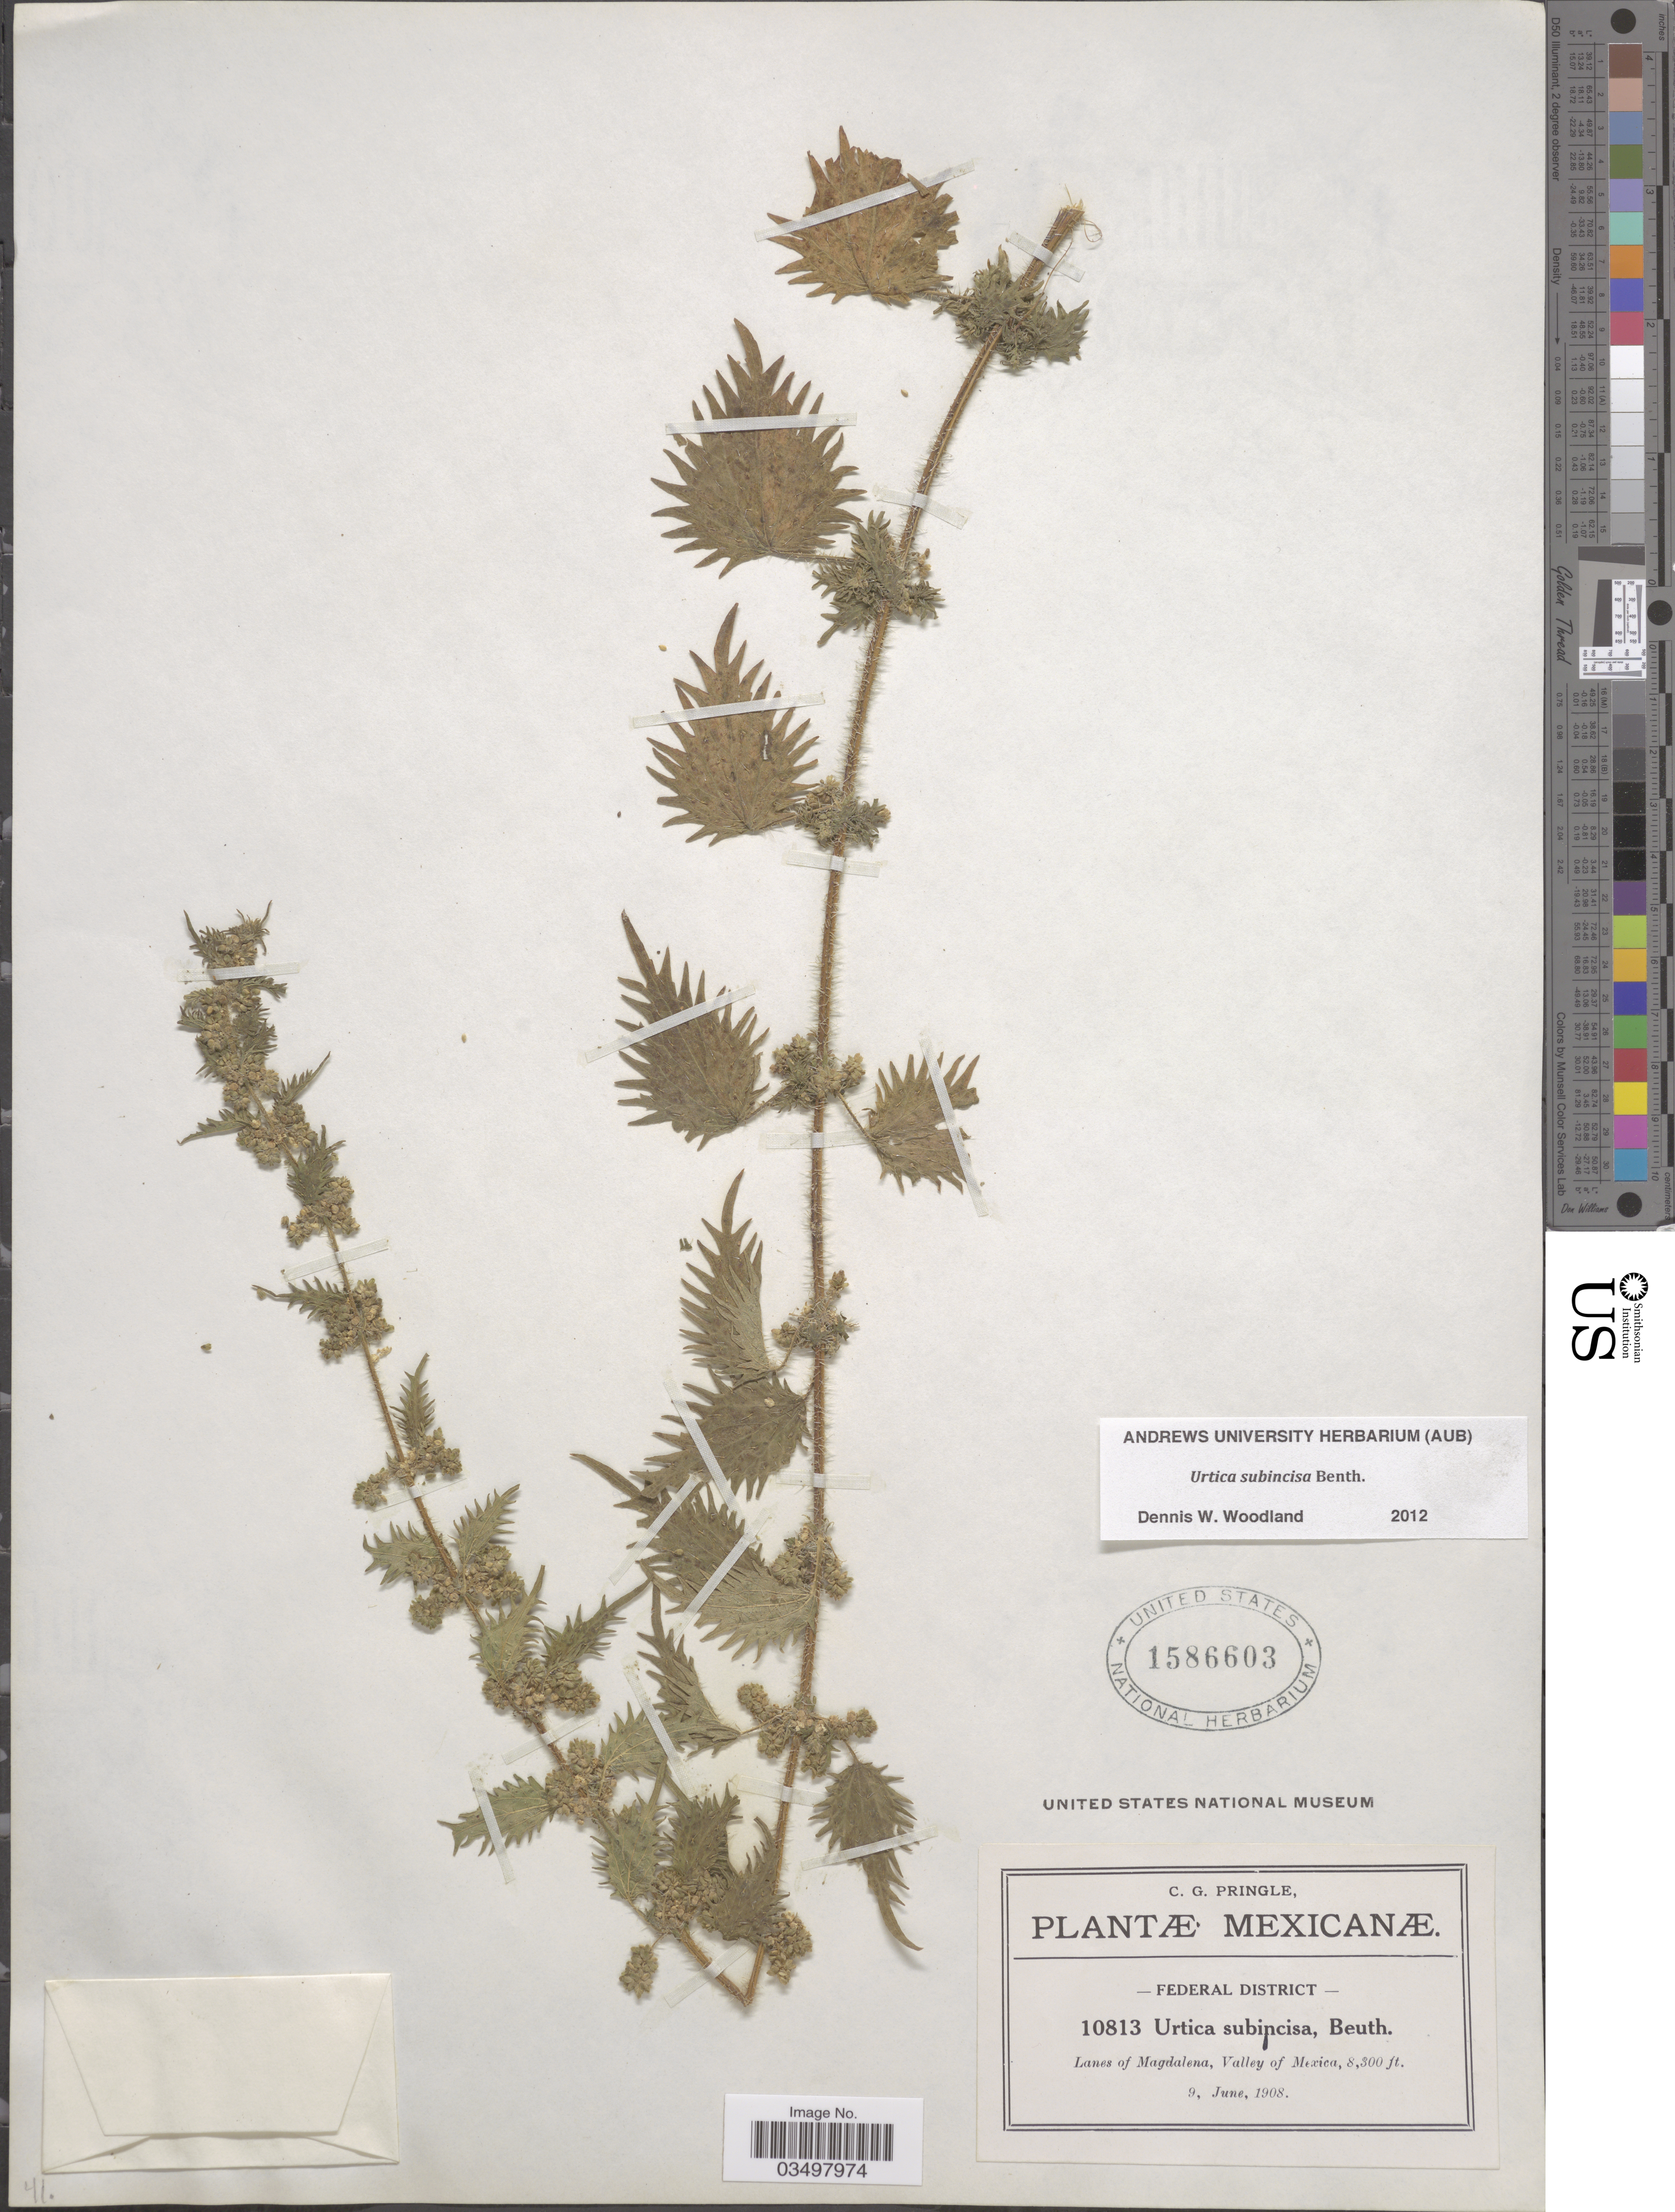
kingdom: Plantae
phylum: Tracheophyta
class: Magnoliopsida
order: Rosales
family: Urticaceae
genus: Urtica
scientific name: Urtica subincisa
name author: Benth.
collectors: C. G. Pringle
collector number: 10813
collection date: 1908-06-09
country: Mexico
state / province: Distrito Federal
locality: Federal District. Lanes of Magdalena, Valley of Mexica.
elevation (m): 2530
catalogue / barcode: US 1586603